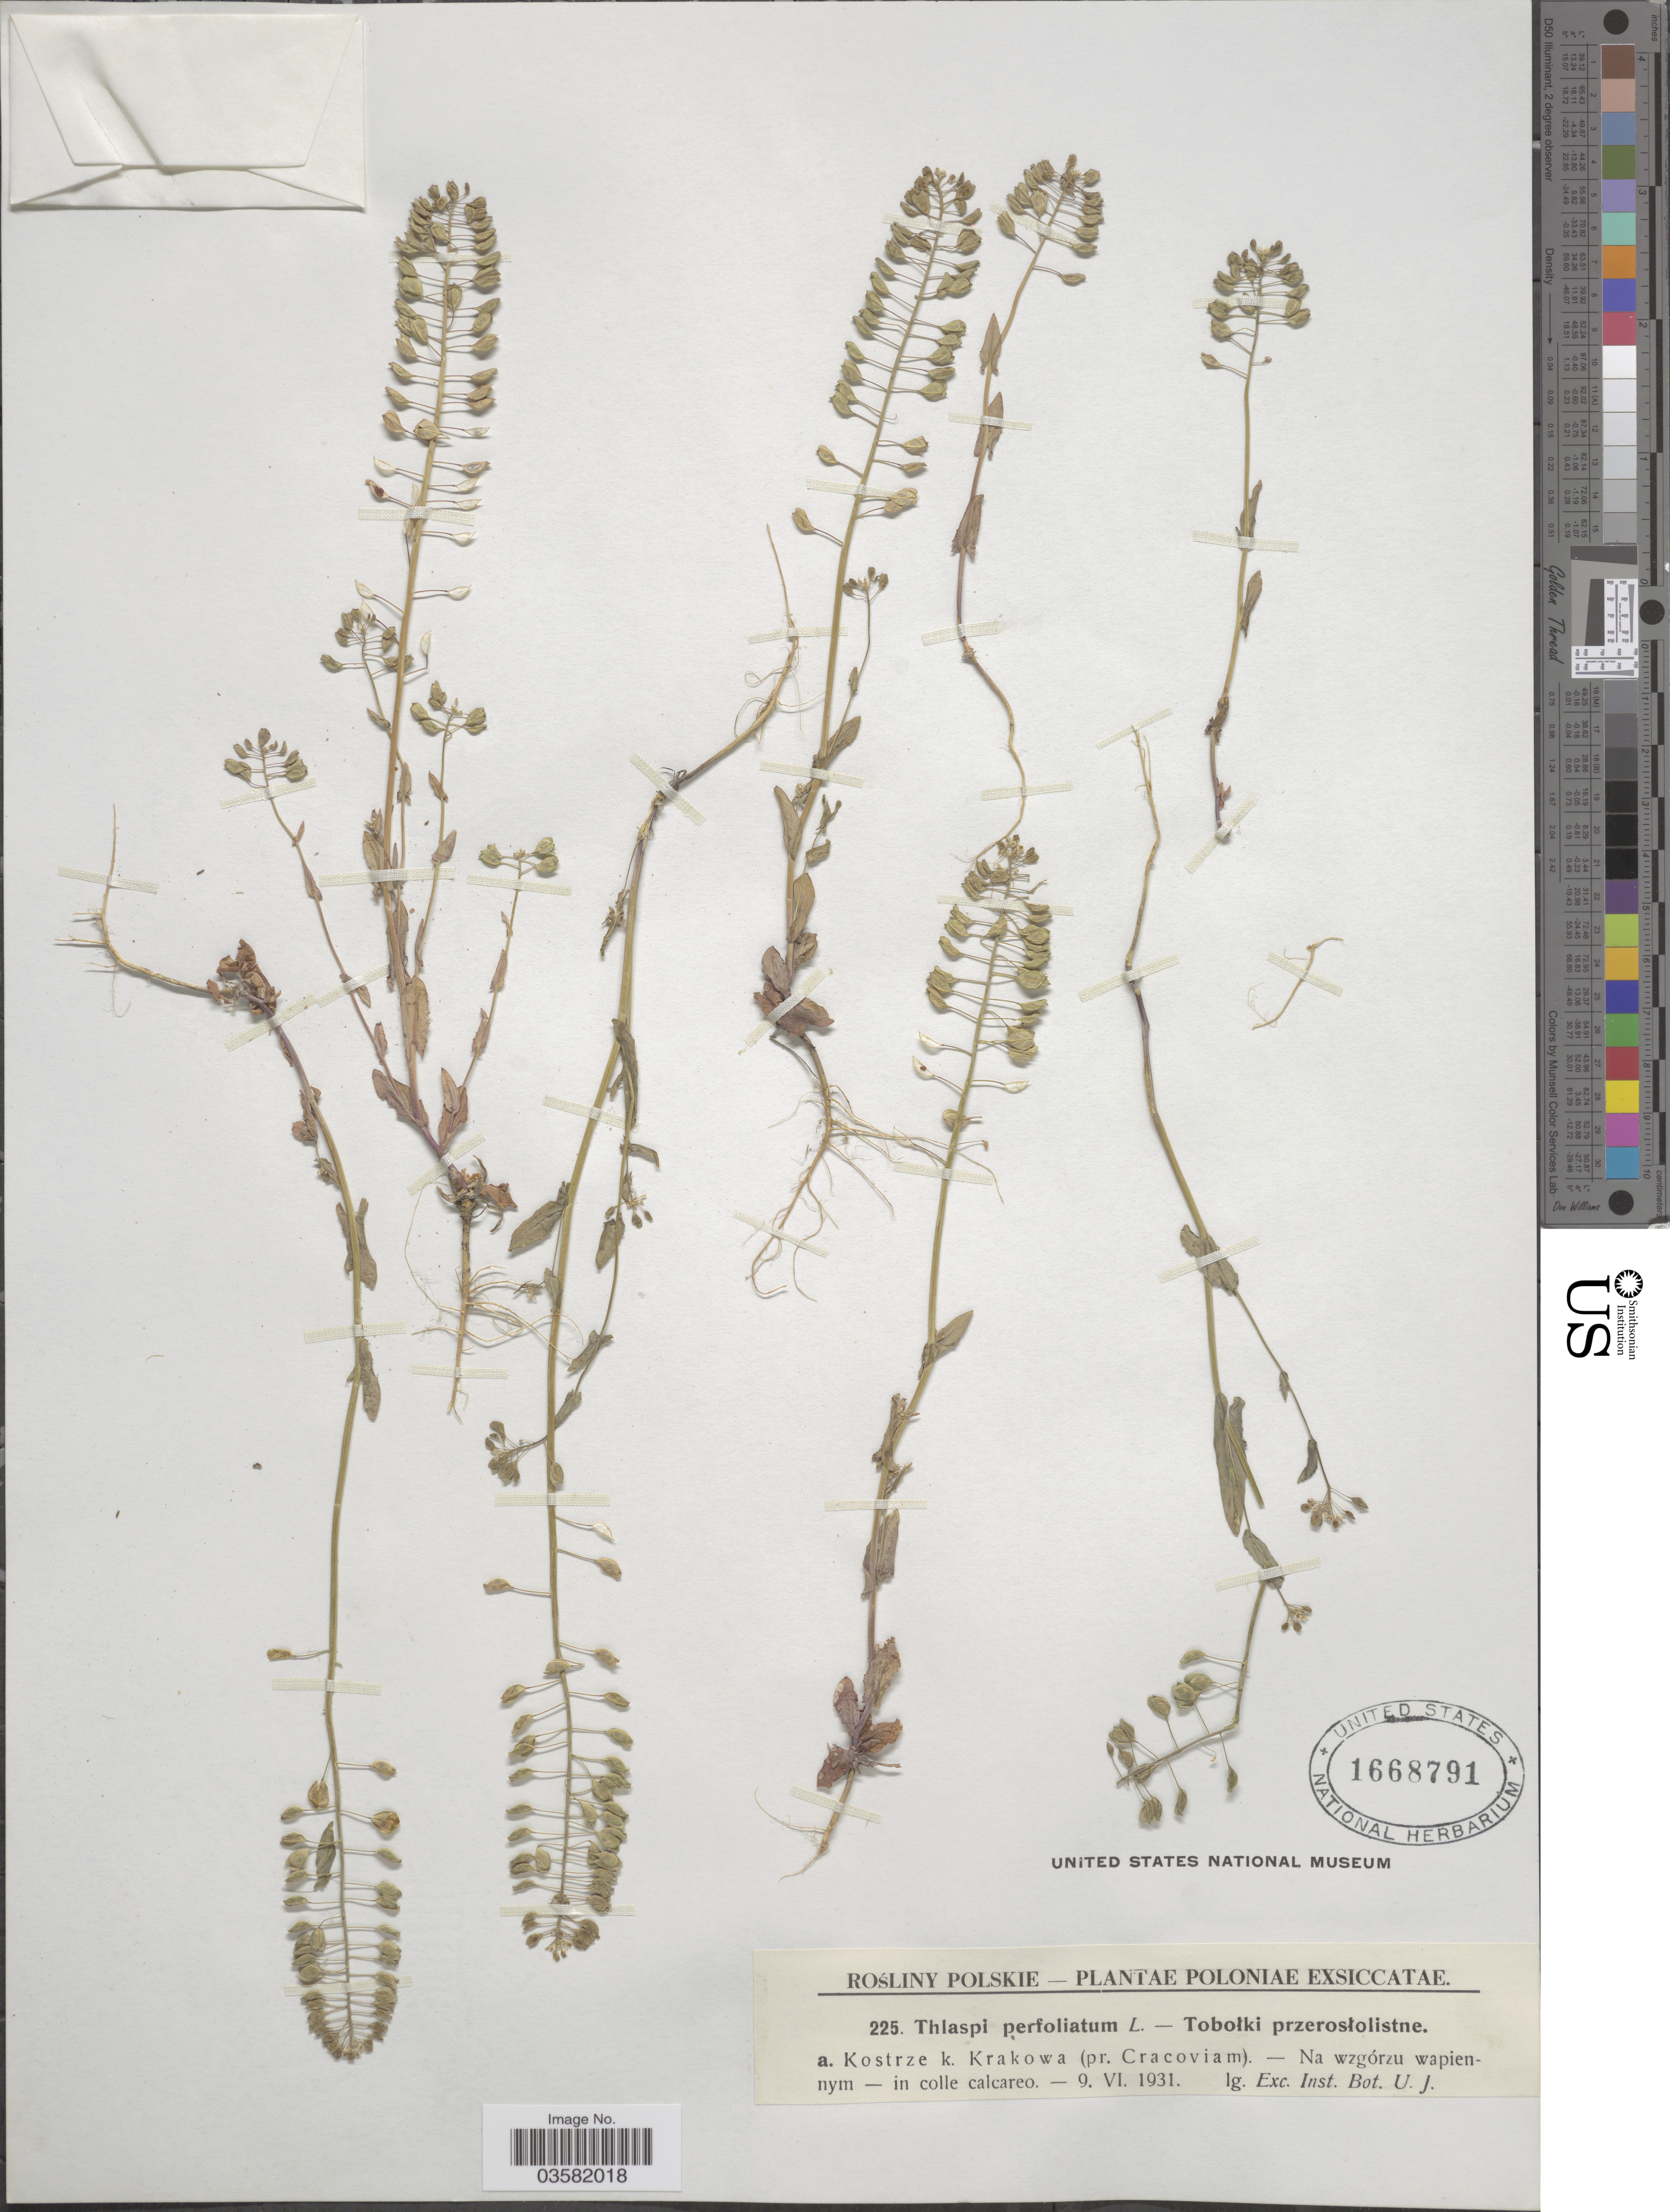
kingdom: Plantae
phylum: Tracheophyta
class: Magnoliopsida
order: Brassicales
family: Brassicaceae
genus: Thlaspi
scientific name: Thlaspi perfoliatum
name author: L.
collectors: Exch. Inst. Bot. U.J.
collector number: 225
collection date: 1931-06-09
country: Poland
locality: Kostrze k. Krakowa (pr. Cracoviam).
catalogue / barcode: US 1668791